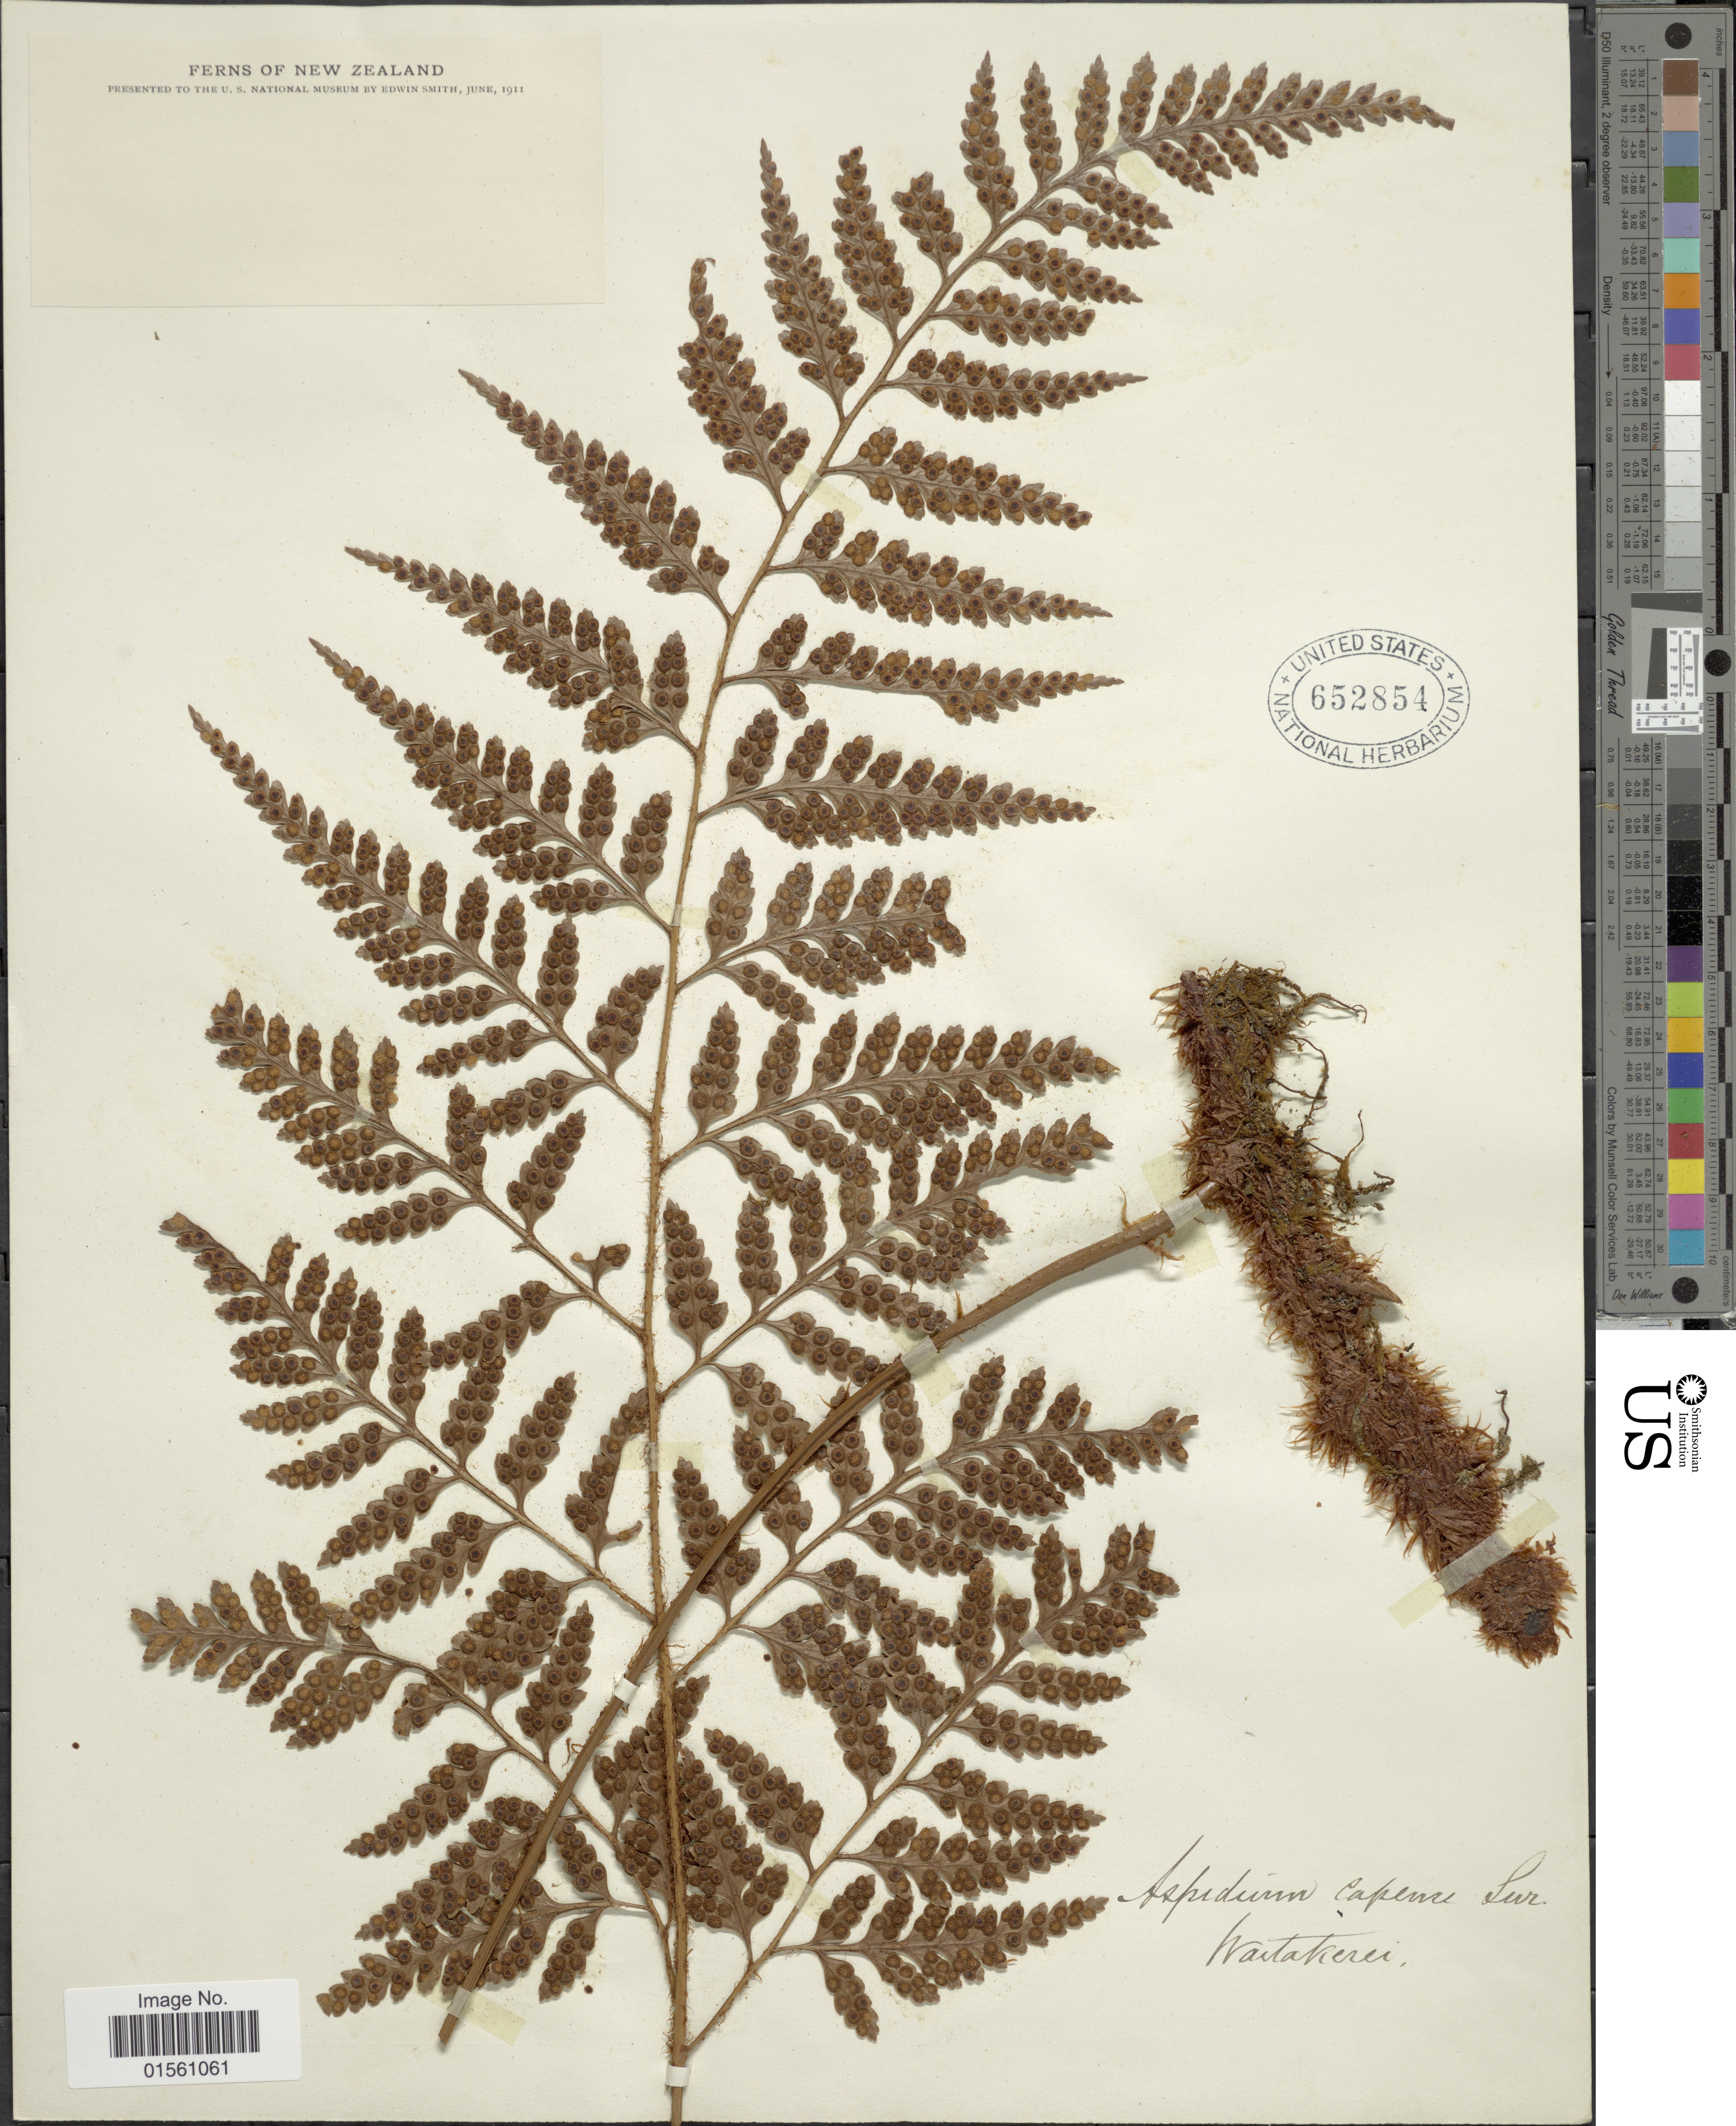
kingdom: Plantae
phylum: Tracheophyta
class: Polypodiopsida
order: Polypodiales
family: Dryopteridaceae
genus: Rumohra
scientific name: Rumohra adiantiformis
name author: (G. Forst.) Ching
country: New Zealand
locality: Waitakerei [unsure placement]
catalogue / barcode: US 652854